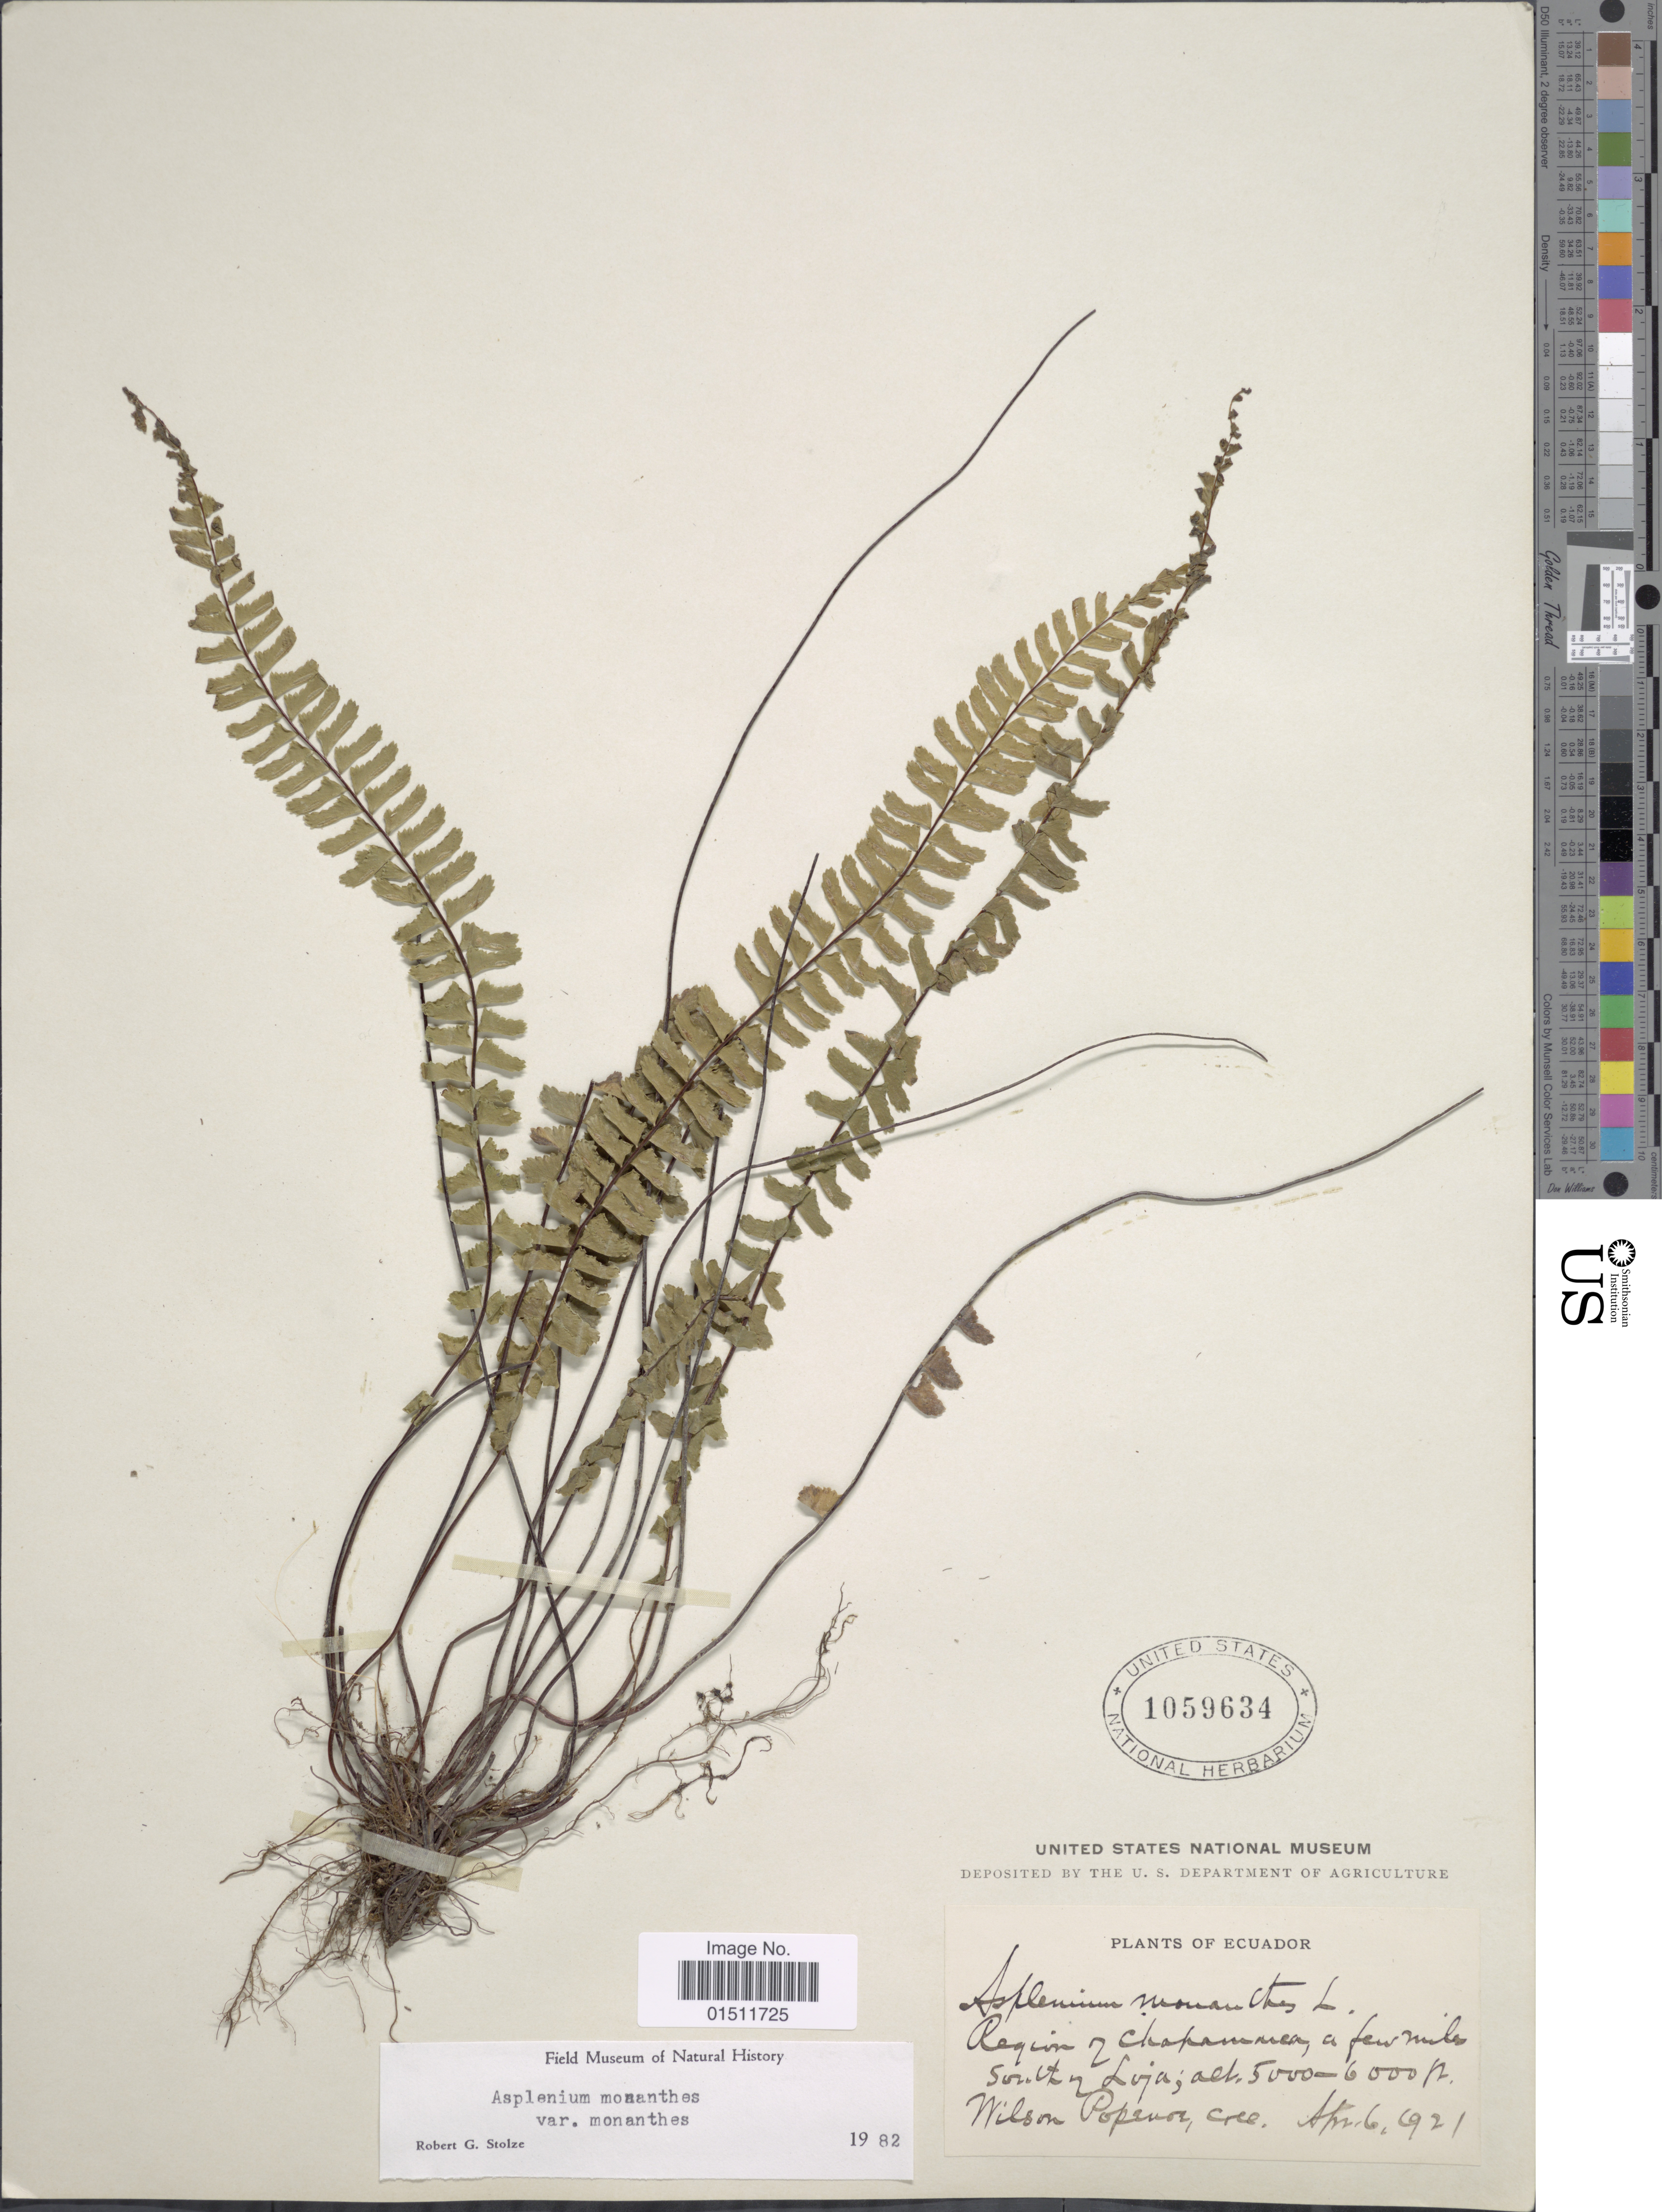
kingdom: Plantae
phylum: Tracheophyta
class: Polypodiopsida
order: Polypodiales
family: Aspleniaceae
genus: Asplenium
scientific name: Asplenium monanthes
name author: L.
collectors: W. Popenoe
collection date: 1921-04-06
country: Ecuador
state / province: Loja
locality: Region of Chapamarca, a few miles south of Loja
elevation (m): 1524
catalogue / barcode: US 1059634